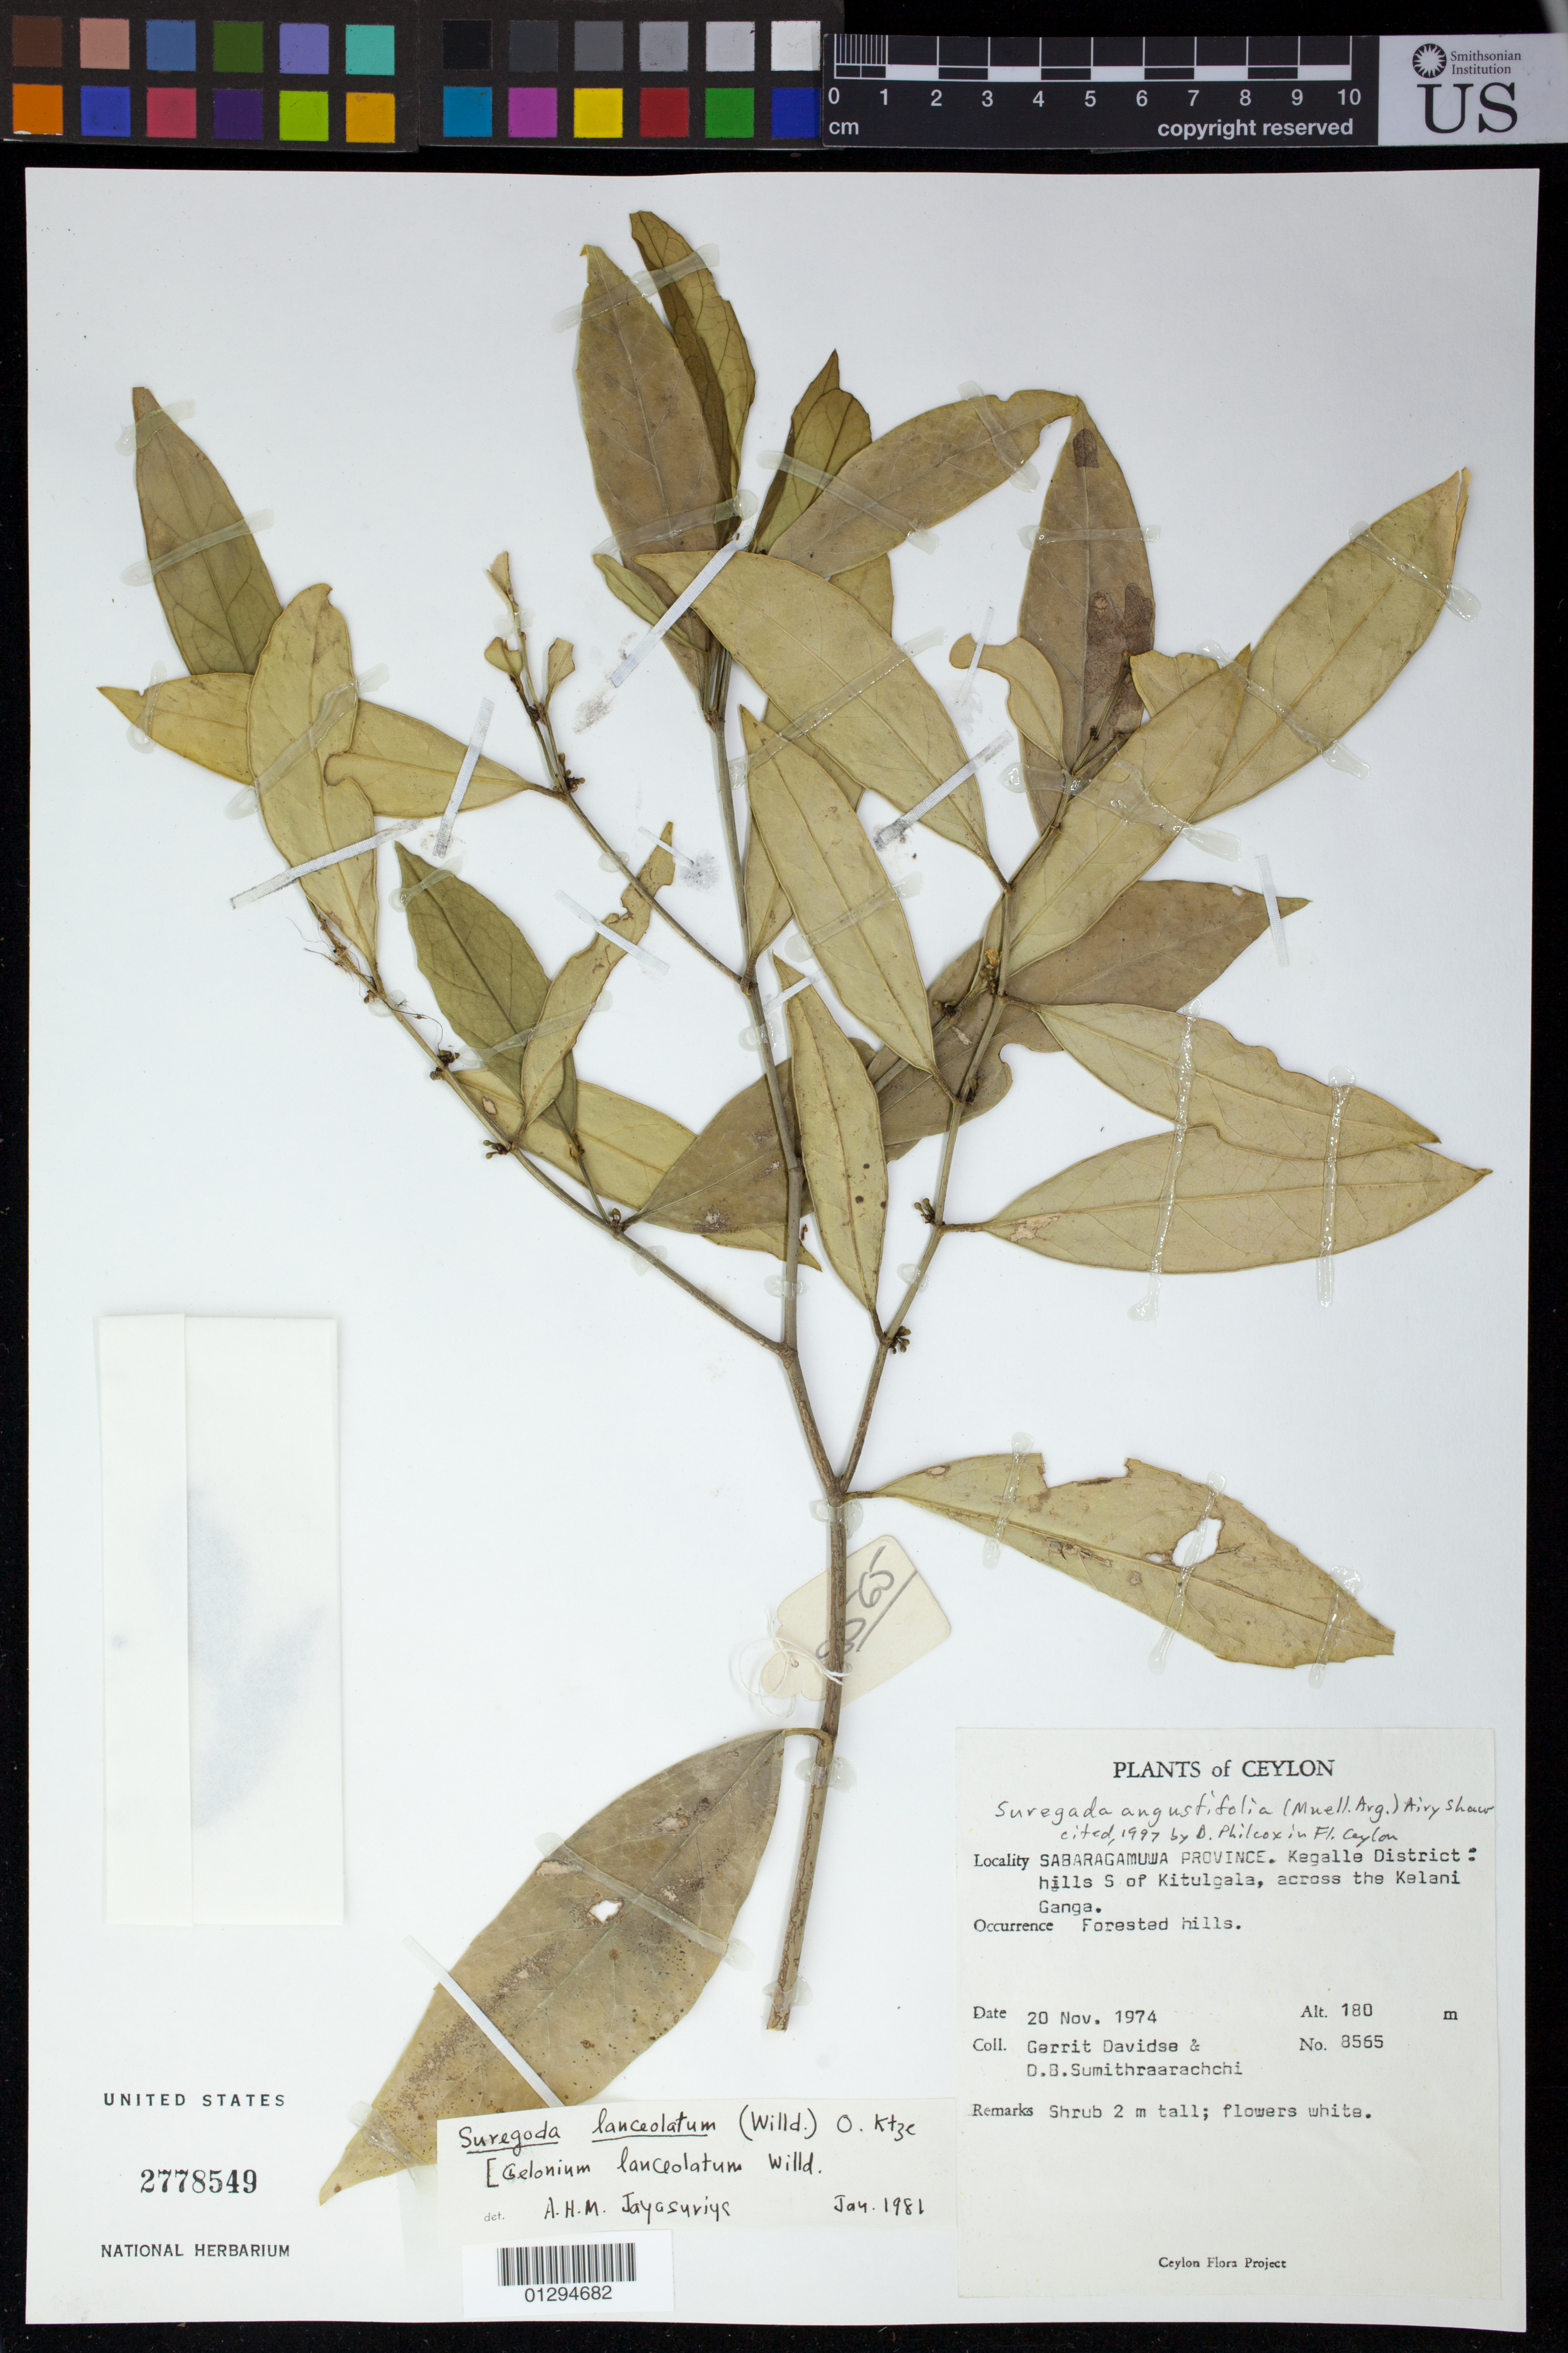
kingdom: Plantae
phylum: Tracheophyta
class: Magnoliopsida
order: Malpighiales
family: Euphorbiaceae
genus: Suregada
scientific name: Suregada angustifolia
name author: Müll. Arg.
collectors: G. Davidse & D. B. Sumithraarachchi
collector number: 8565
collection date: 1974-11-20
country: Sri Lanka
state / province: Sabaragamuwa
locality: Kegalle District: hills S of Kitulgala, across the Kelani Ganga.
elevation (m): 180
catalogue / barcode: US 2778549